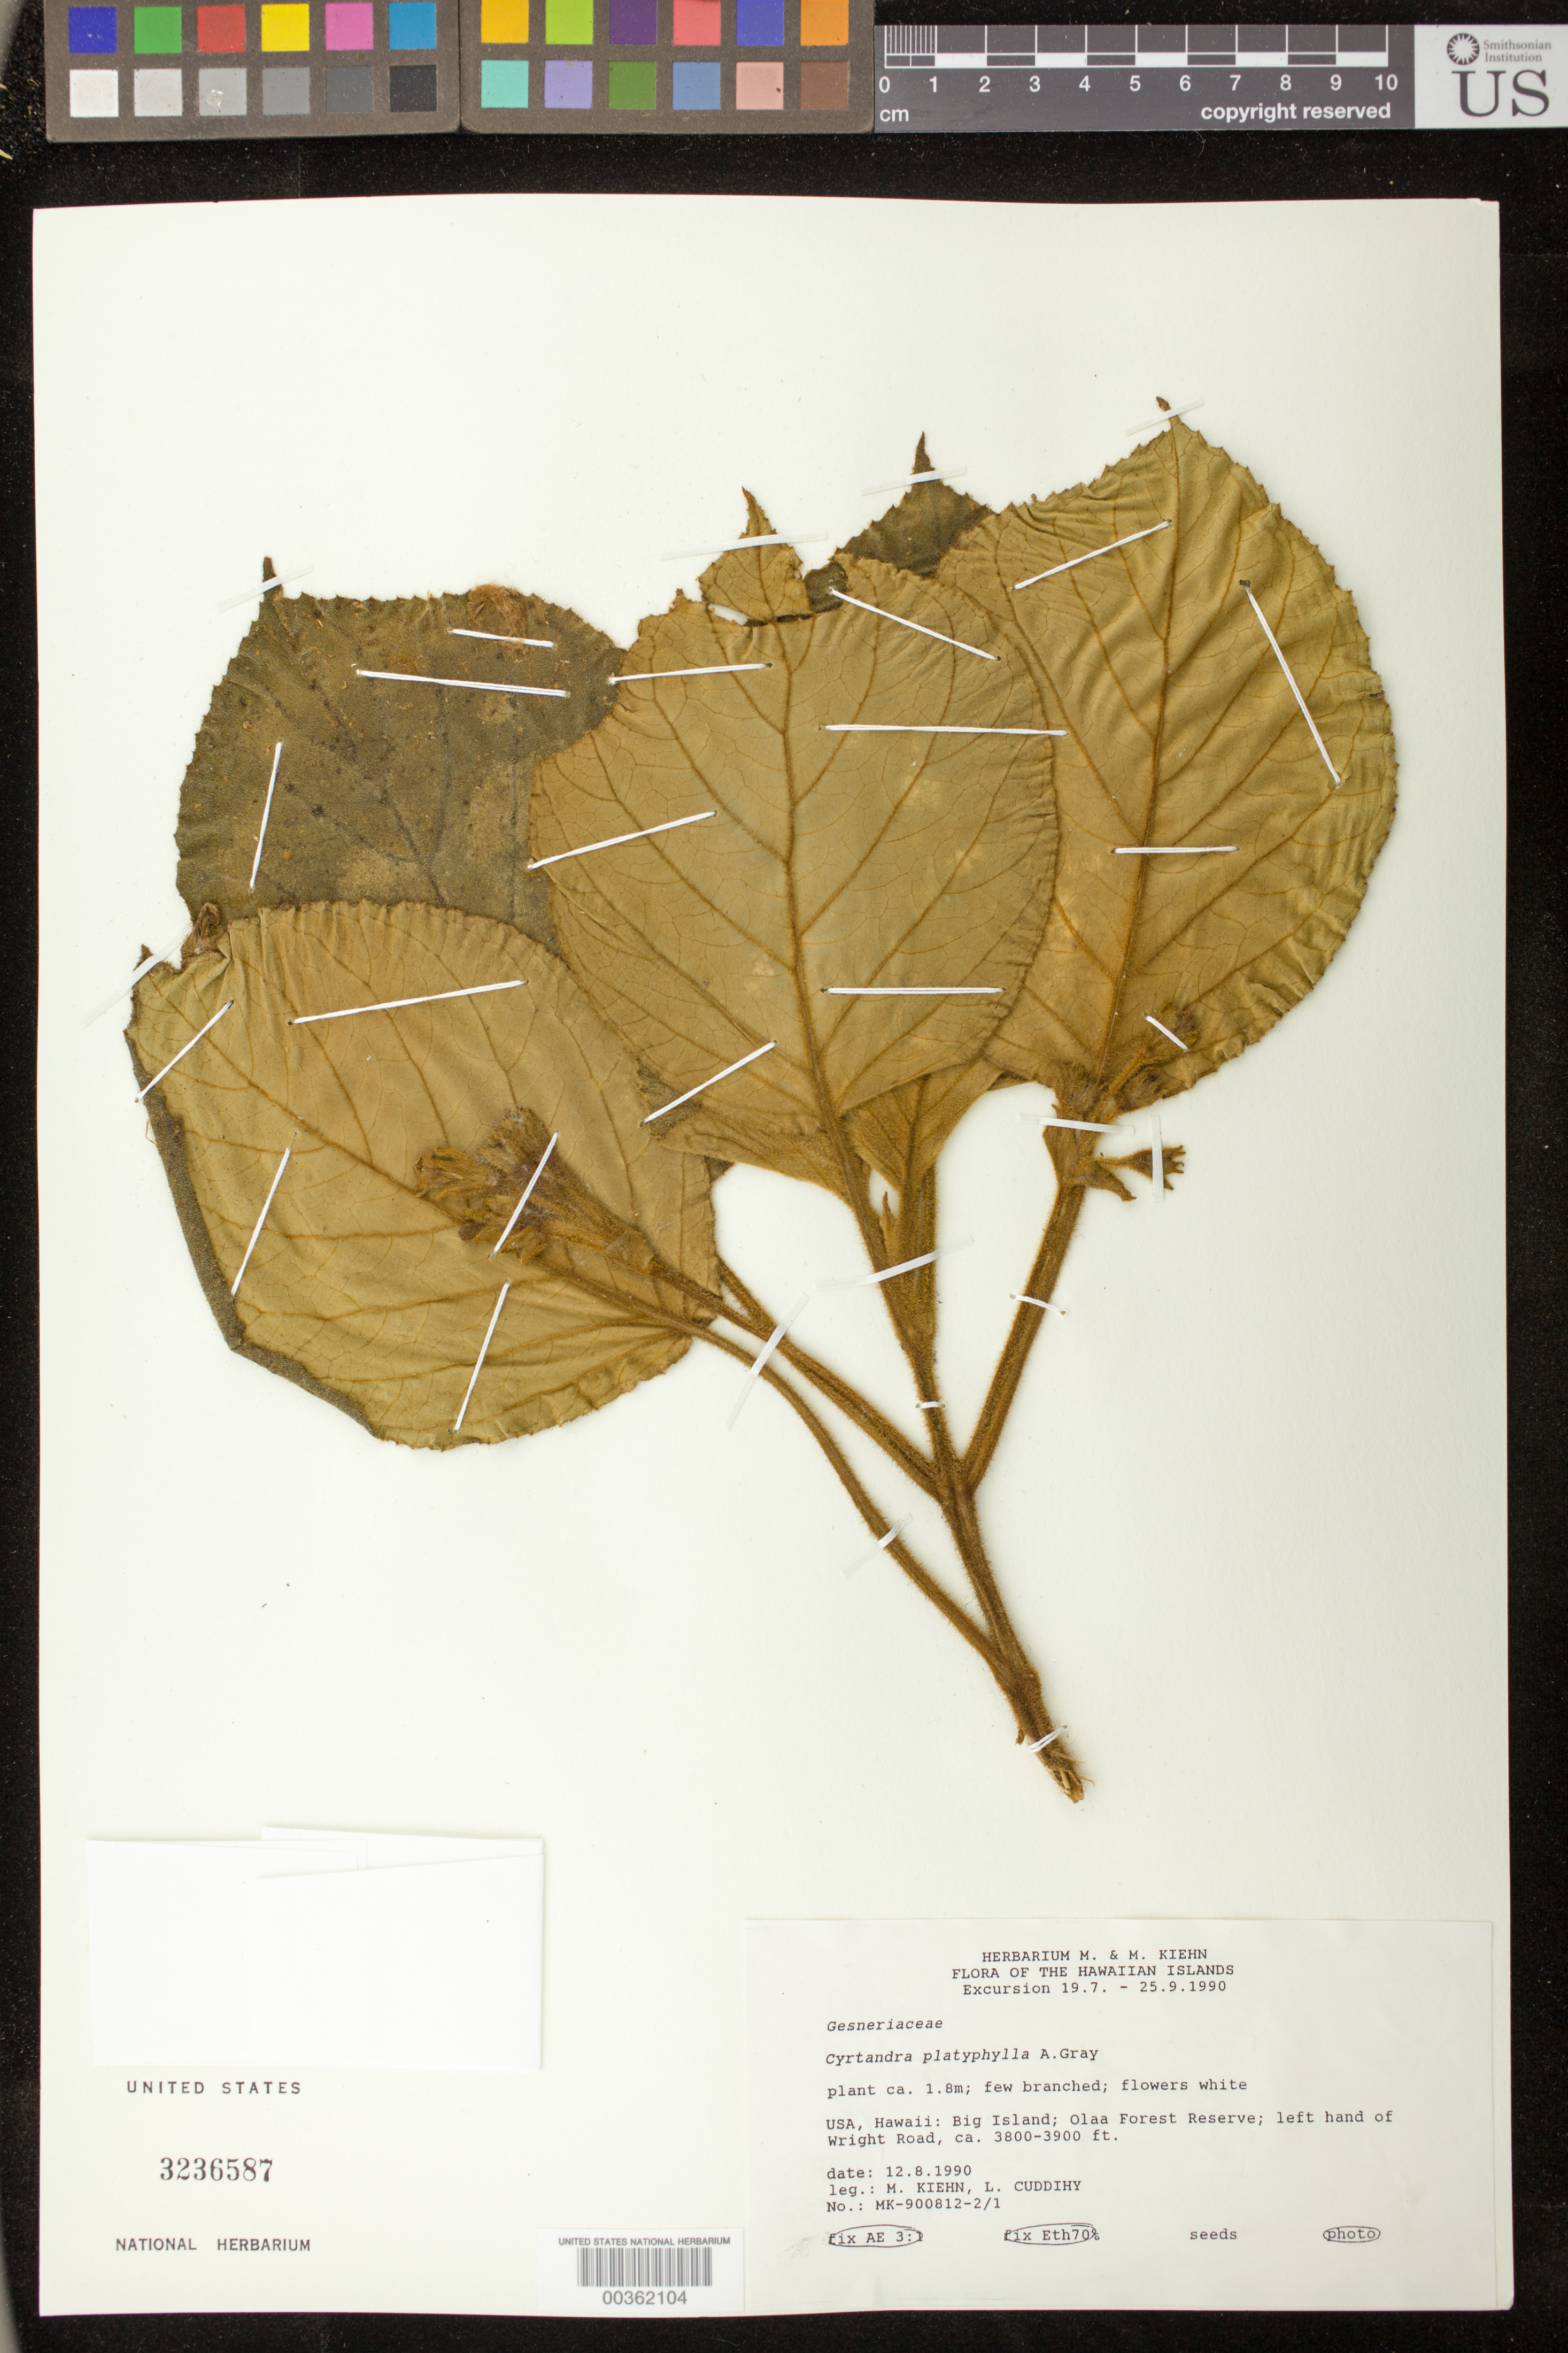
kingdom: Plantae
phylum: Tracheophyta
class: Magnoliopsida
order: Lamiales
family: Gesneriaceae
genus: Cyrtandra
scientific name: Cyrtandra platyphylla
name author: A. Gray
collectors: M. Kiehn & L. Cuddihy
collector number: MK- 900812 -2/1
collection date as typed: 12 Aug 1990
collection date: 1990-08-12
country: United States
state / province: Hawaii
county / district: Hawaii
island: Hawaii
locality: Big Island; Olaa Forest Reserve; left hand of Wright Road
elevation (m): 1158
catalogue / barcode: US 3236587